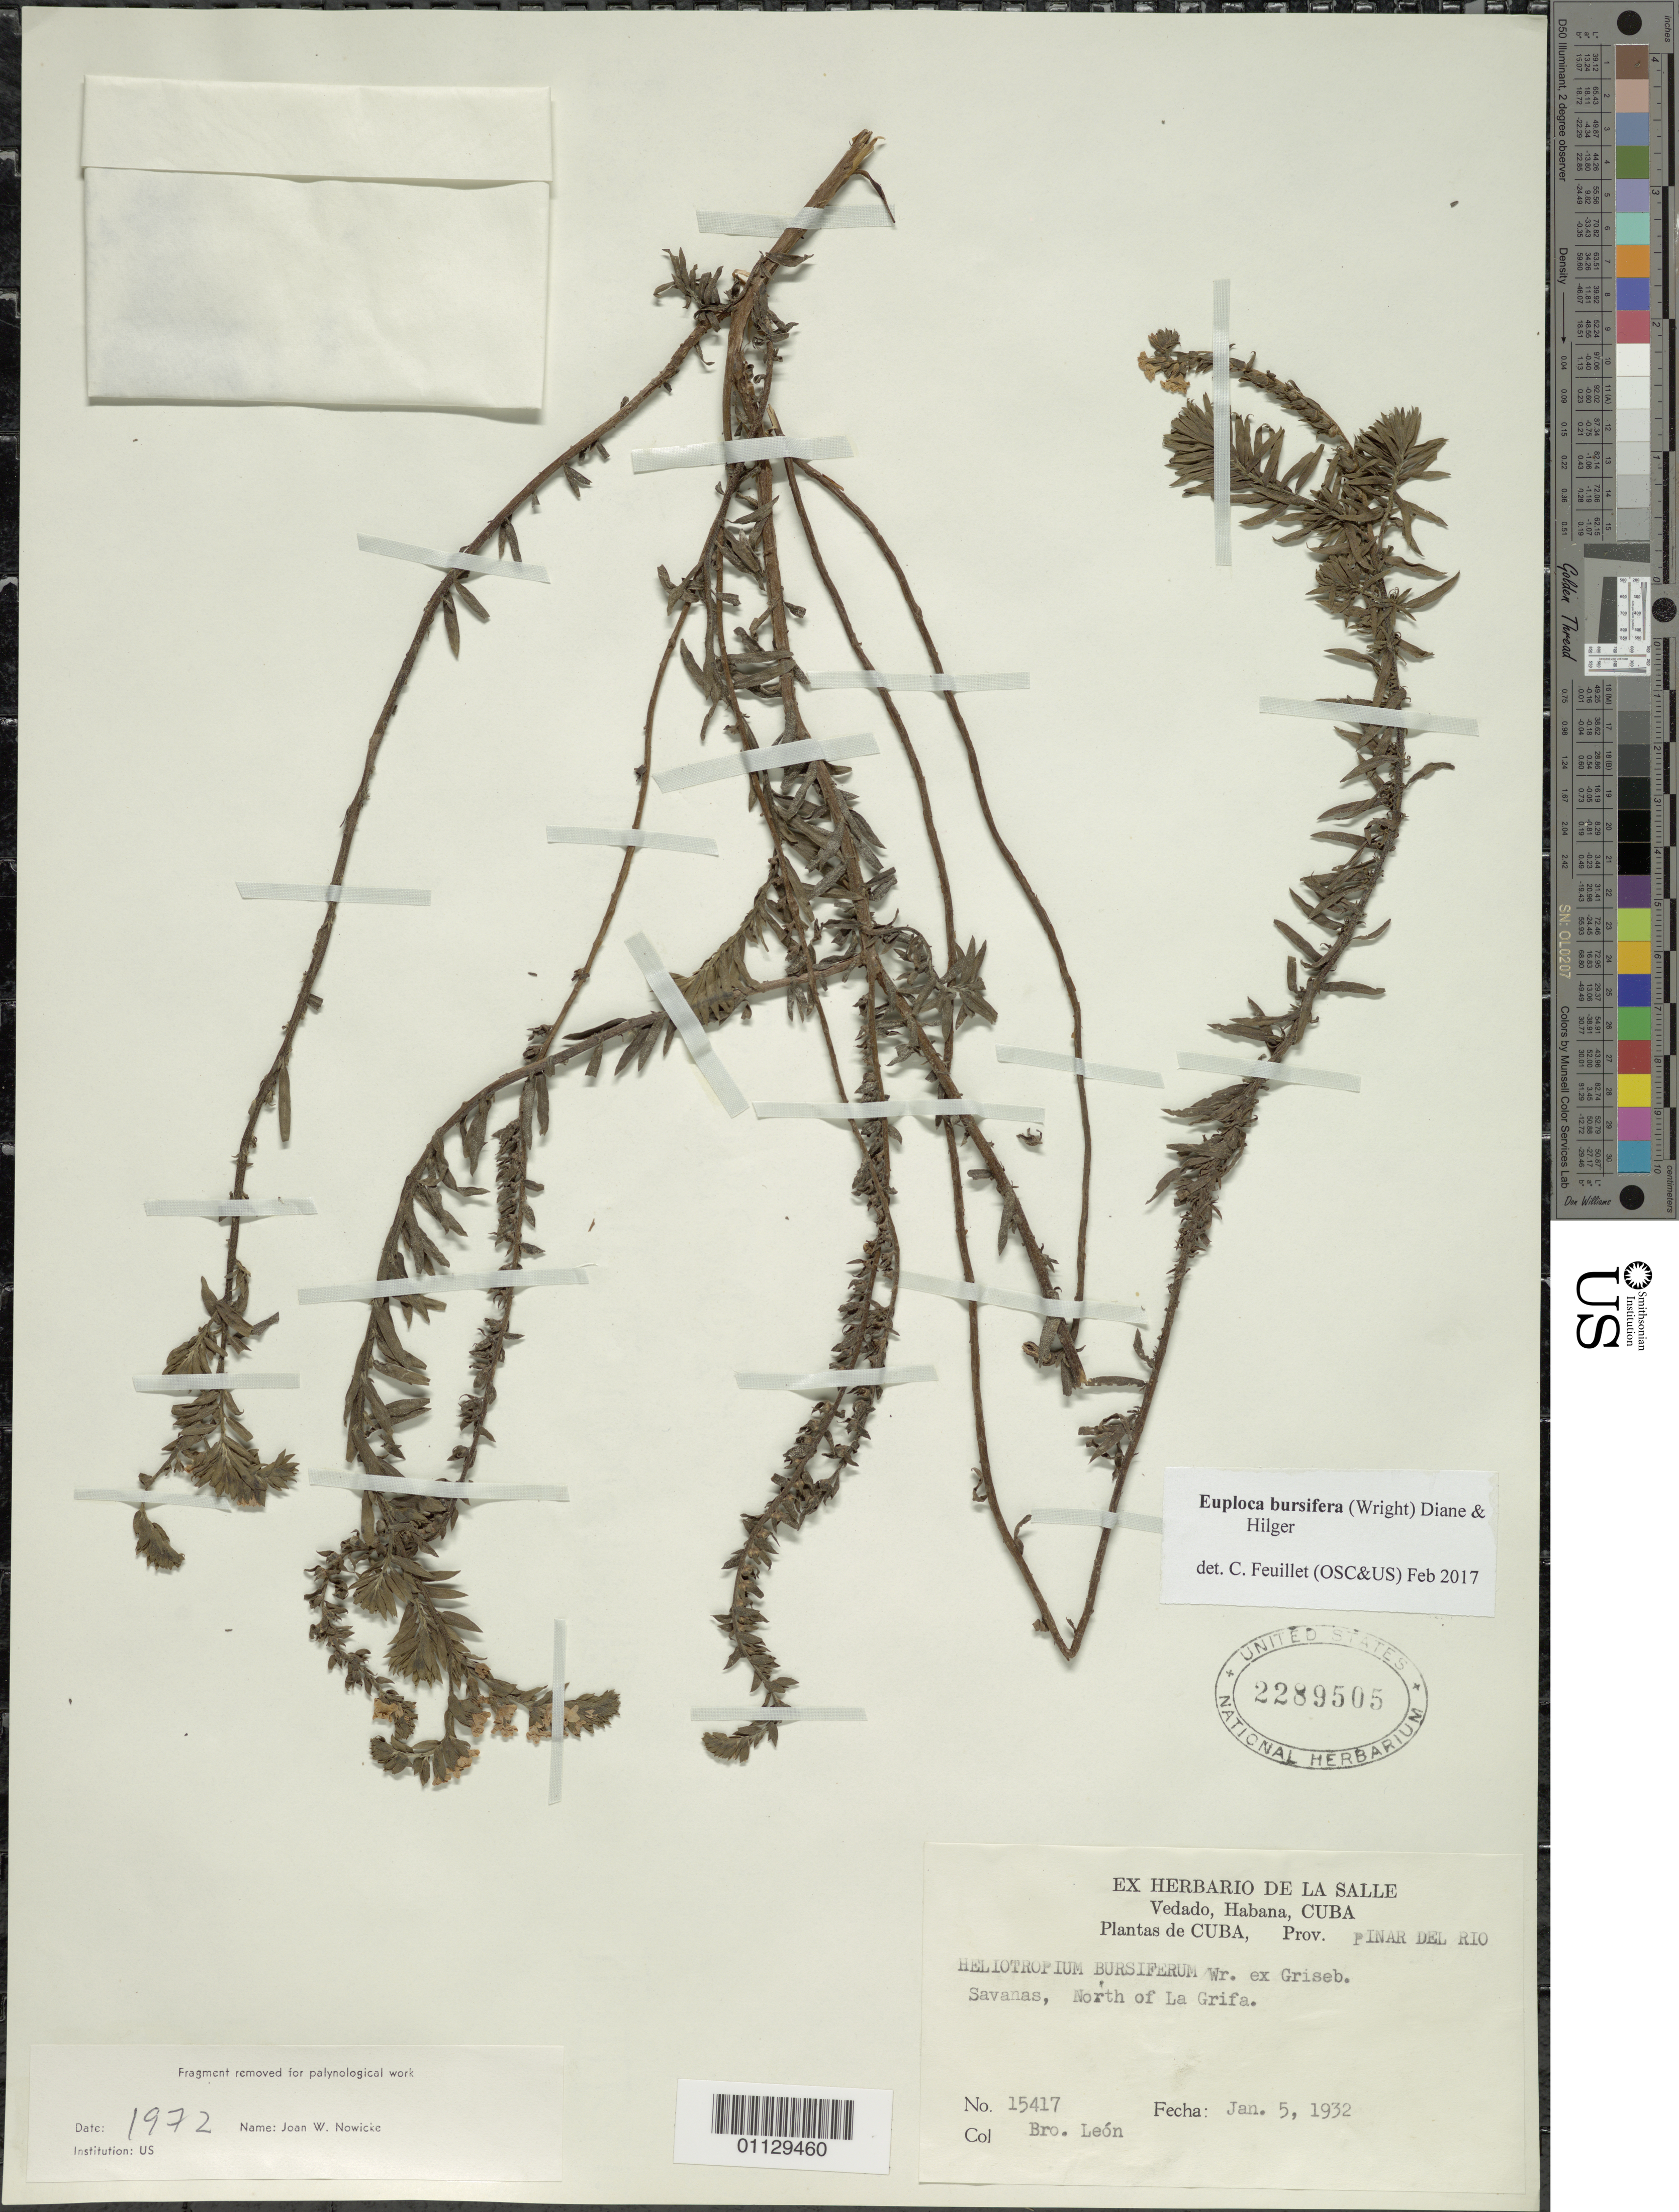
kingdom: Plantae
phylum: Tracheophyta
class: Magnoliopsida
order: Boraginales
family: Heliotropiaceae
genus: Euploca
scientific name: Euploca bursifera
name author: (C. Wright) Diane & Hilger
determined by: Feuillet, C.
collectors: Bro. León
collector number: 15417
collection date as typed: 05 Jan 1932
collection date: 1932-01-05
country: Cuba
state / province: La Habana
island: Cuba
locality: North of La Grifa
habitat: Savannas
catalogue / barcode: US 2289505